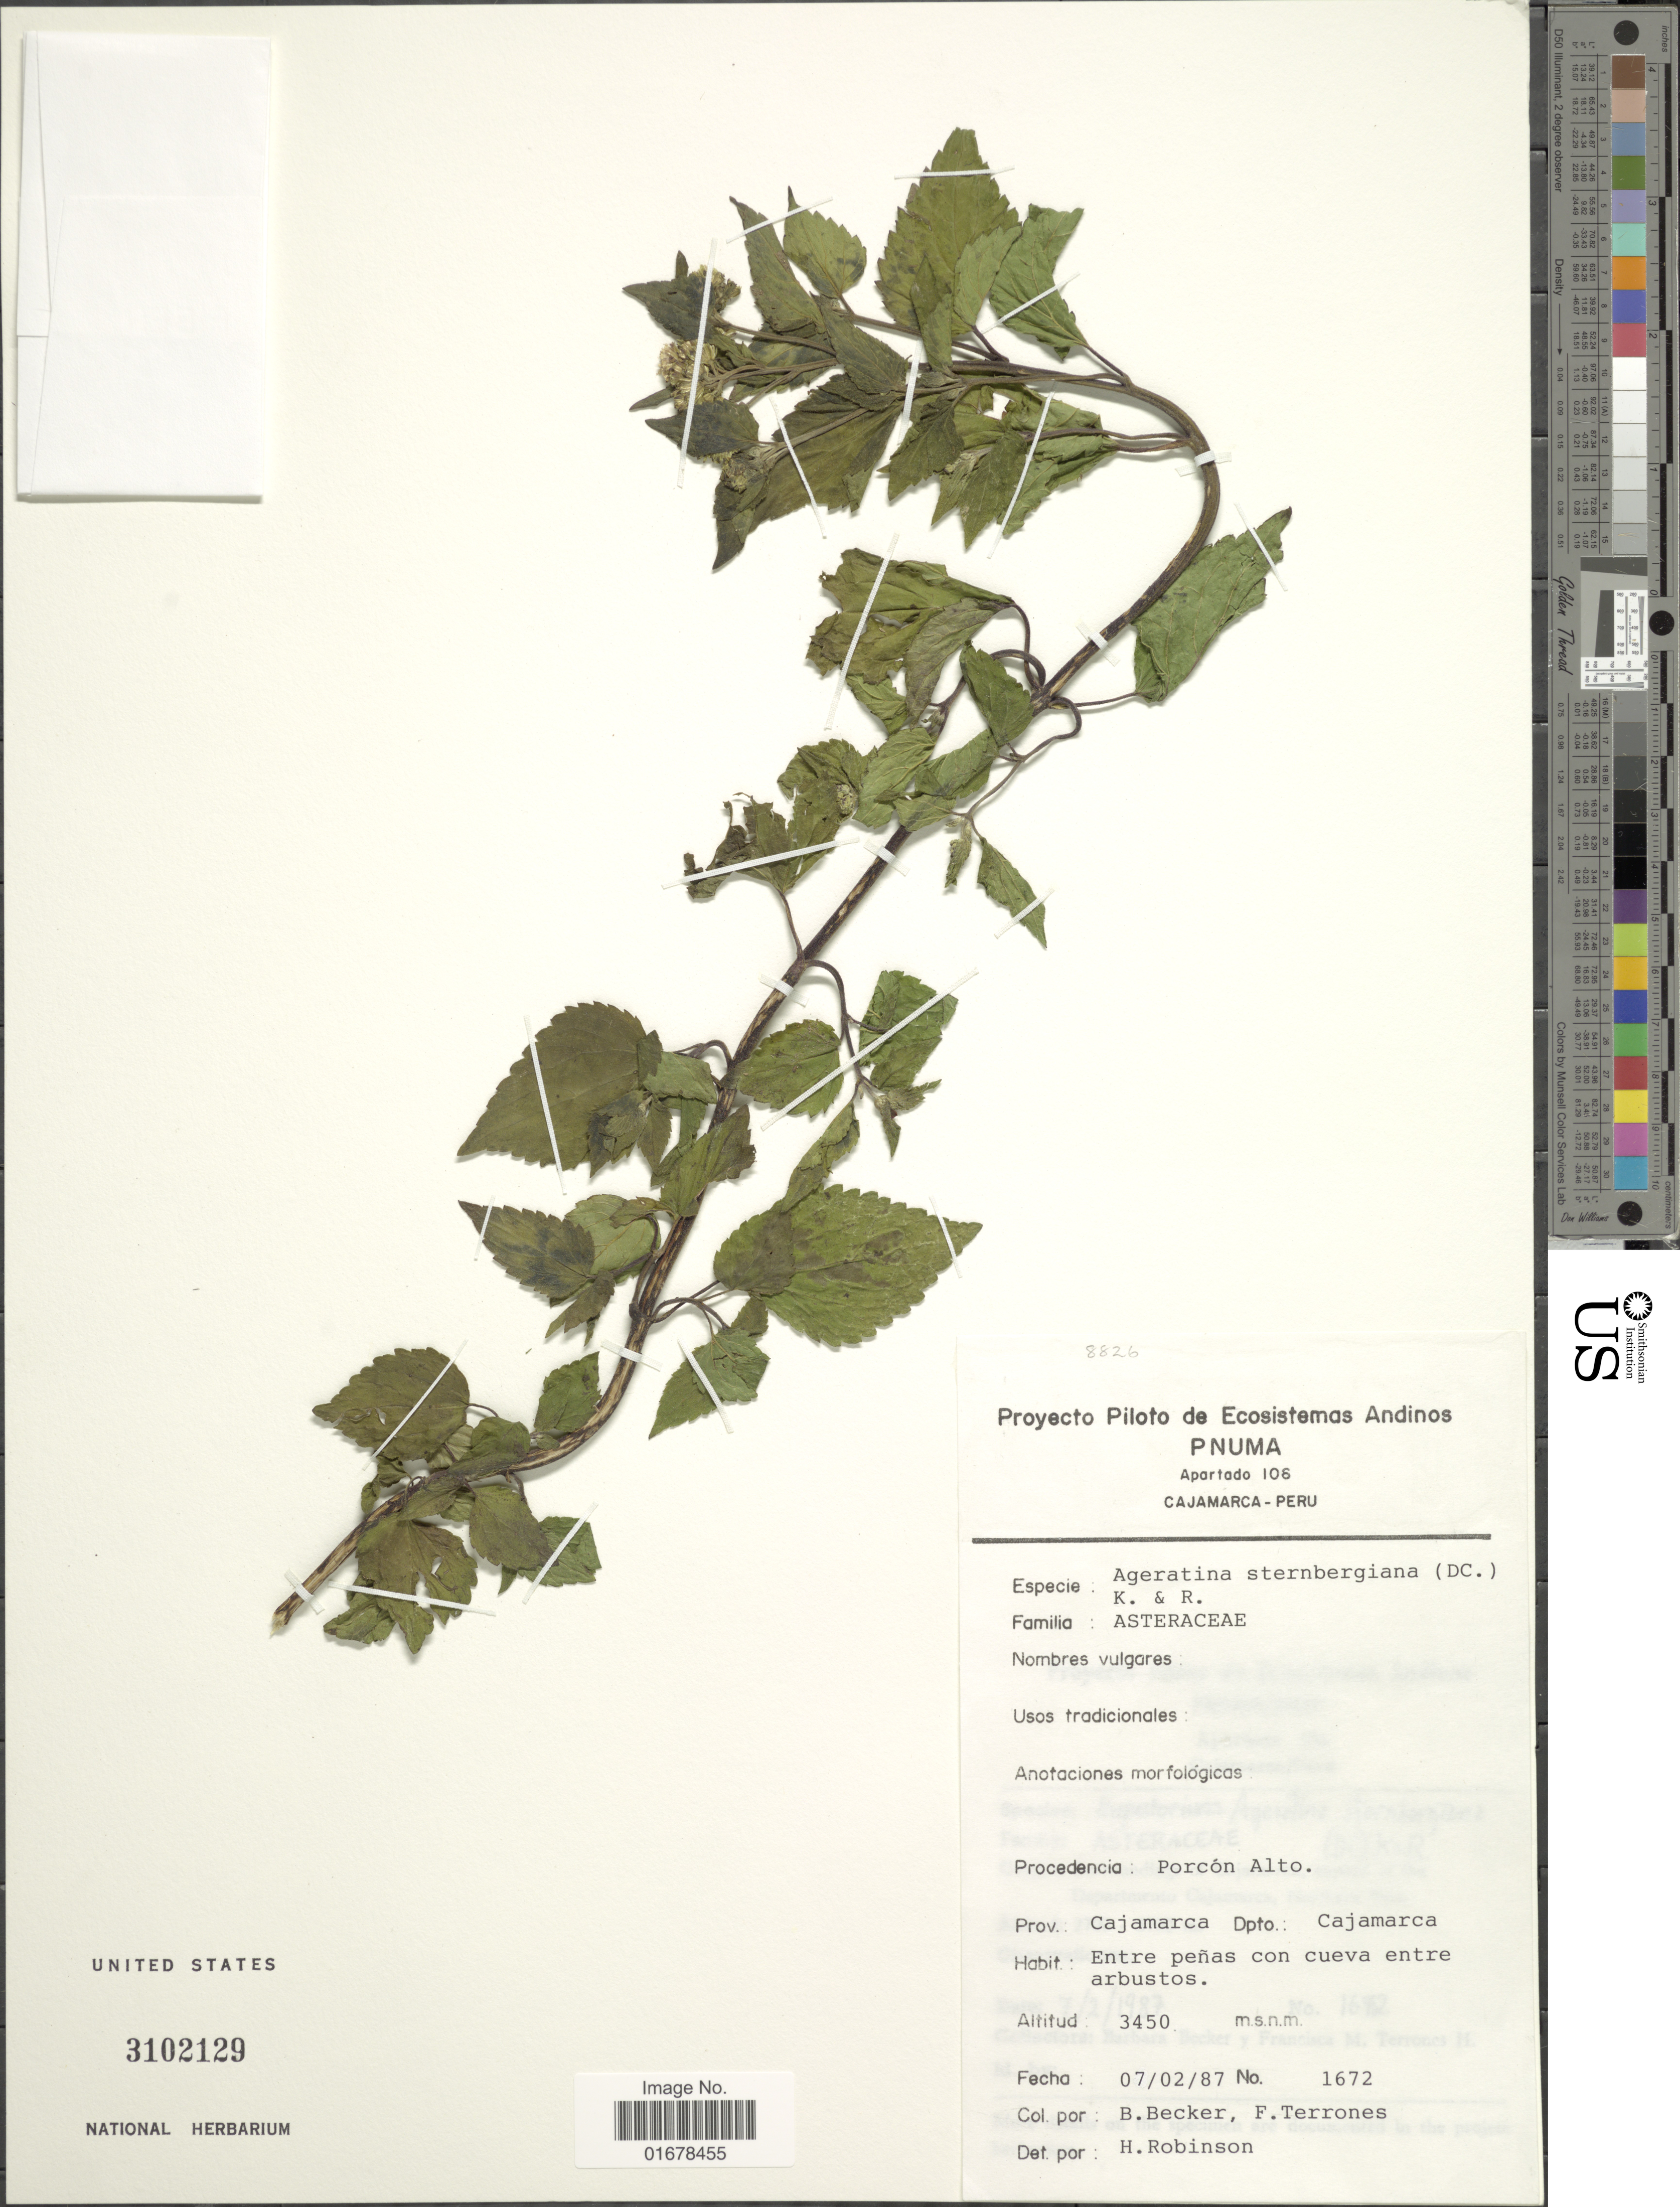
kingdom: Plantae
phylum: Tracheophyta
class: Magnoliopsida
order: Asterales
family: Asteraceae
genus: Ageratina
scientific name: Ageratina sternbergiana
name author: (DC.) R.M. King & H. Rob.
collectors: B. Becker & F. Terrones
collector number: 1672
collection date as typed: Transcribed d/m/y: 7/2/87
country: Peru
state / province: Cajamarca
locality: Procedencia: Porcon Alto, Prov. Cajamarca Dpto.: Cajamarca, Entre penas con cueva entre arbustos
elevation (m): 3450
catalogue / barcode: US 3102129